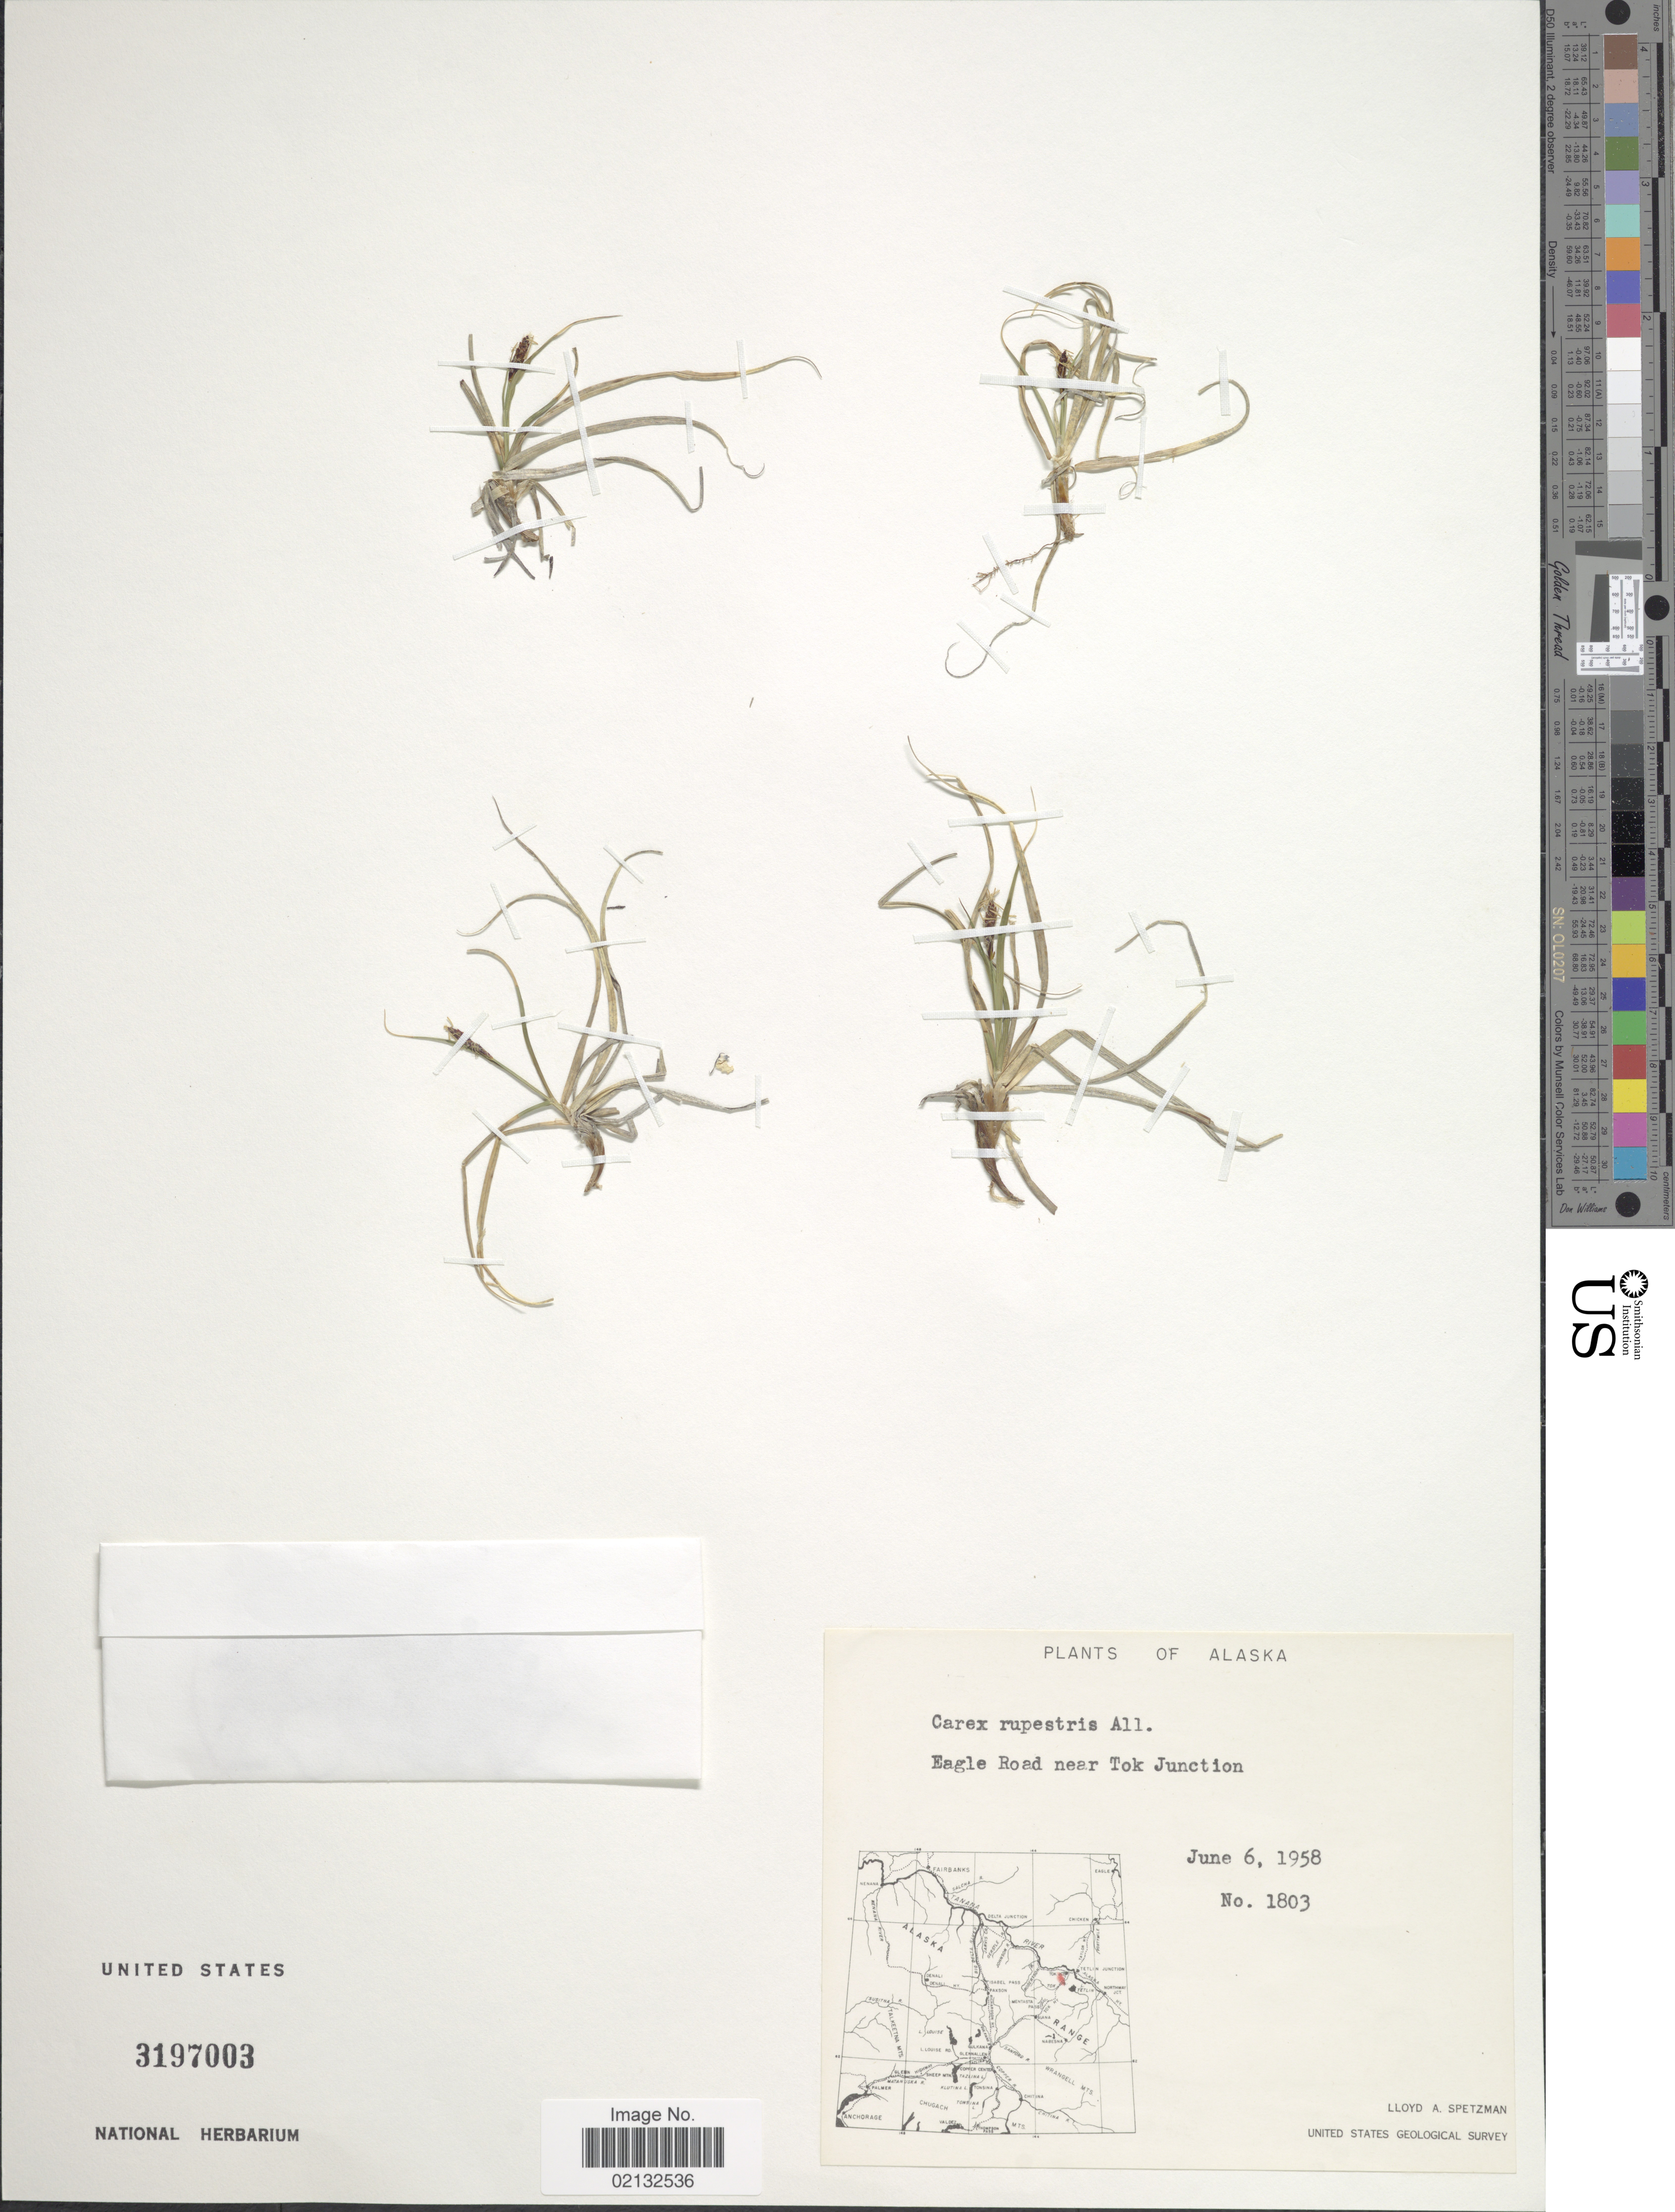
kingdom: Plantae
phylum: Tracheophyta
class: Liliopsida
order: Poales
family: Cyperaceae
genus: Carex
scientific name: Carex rupestris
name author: All.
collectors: L. Spetzman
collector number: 1803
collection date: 1958-06-06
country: United States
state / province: Alaska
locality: Eagle Road near Tok Junction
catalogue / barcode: US 3197003